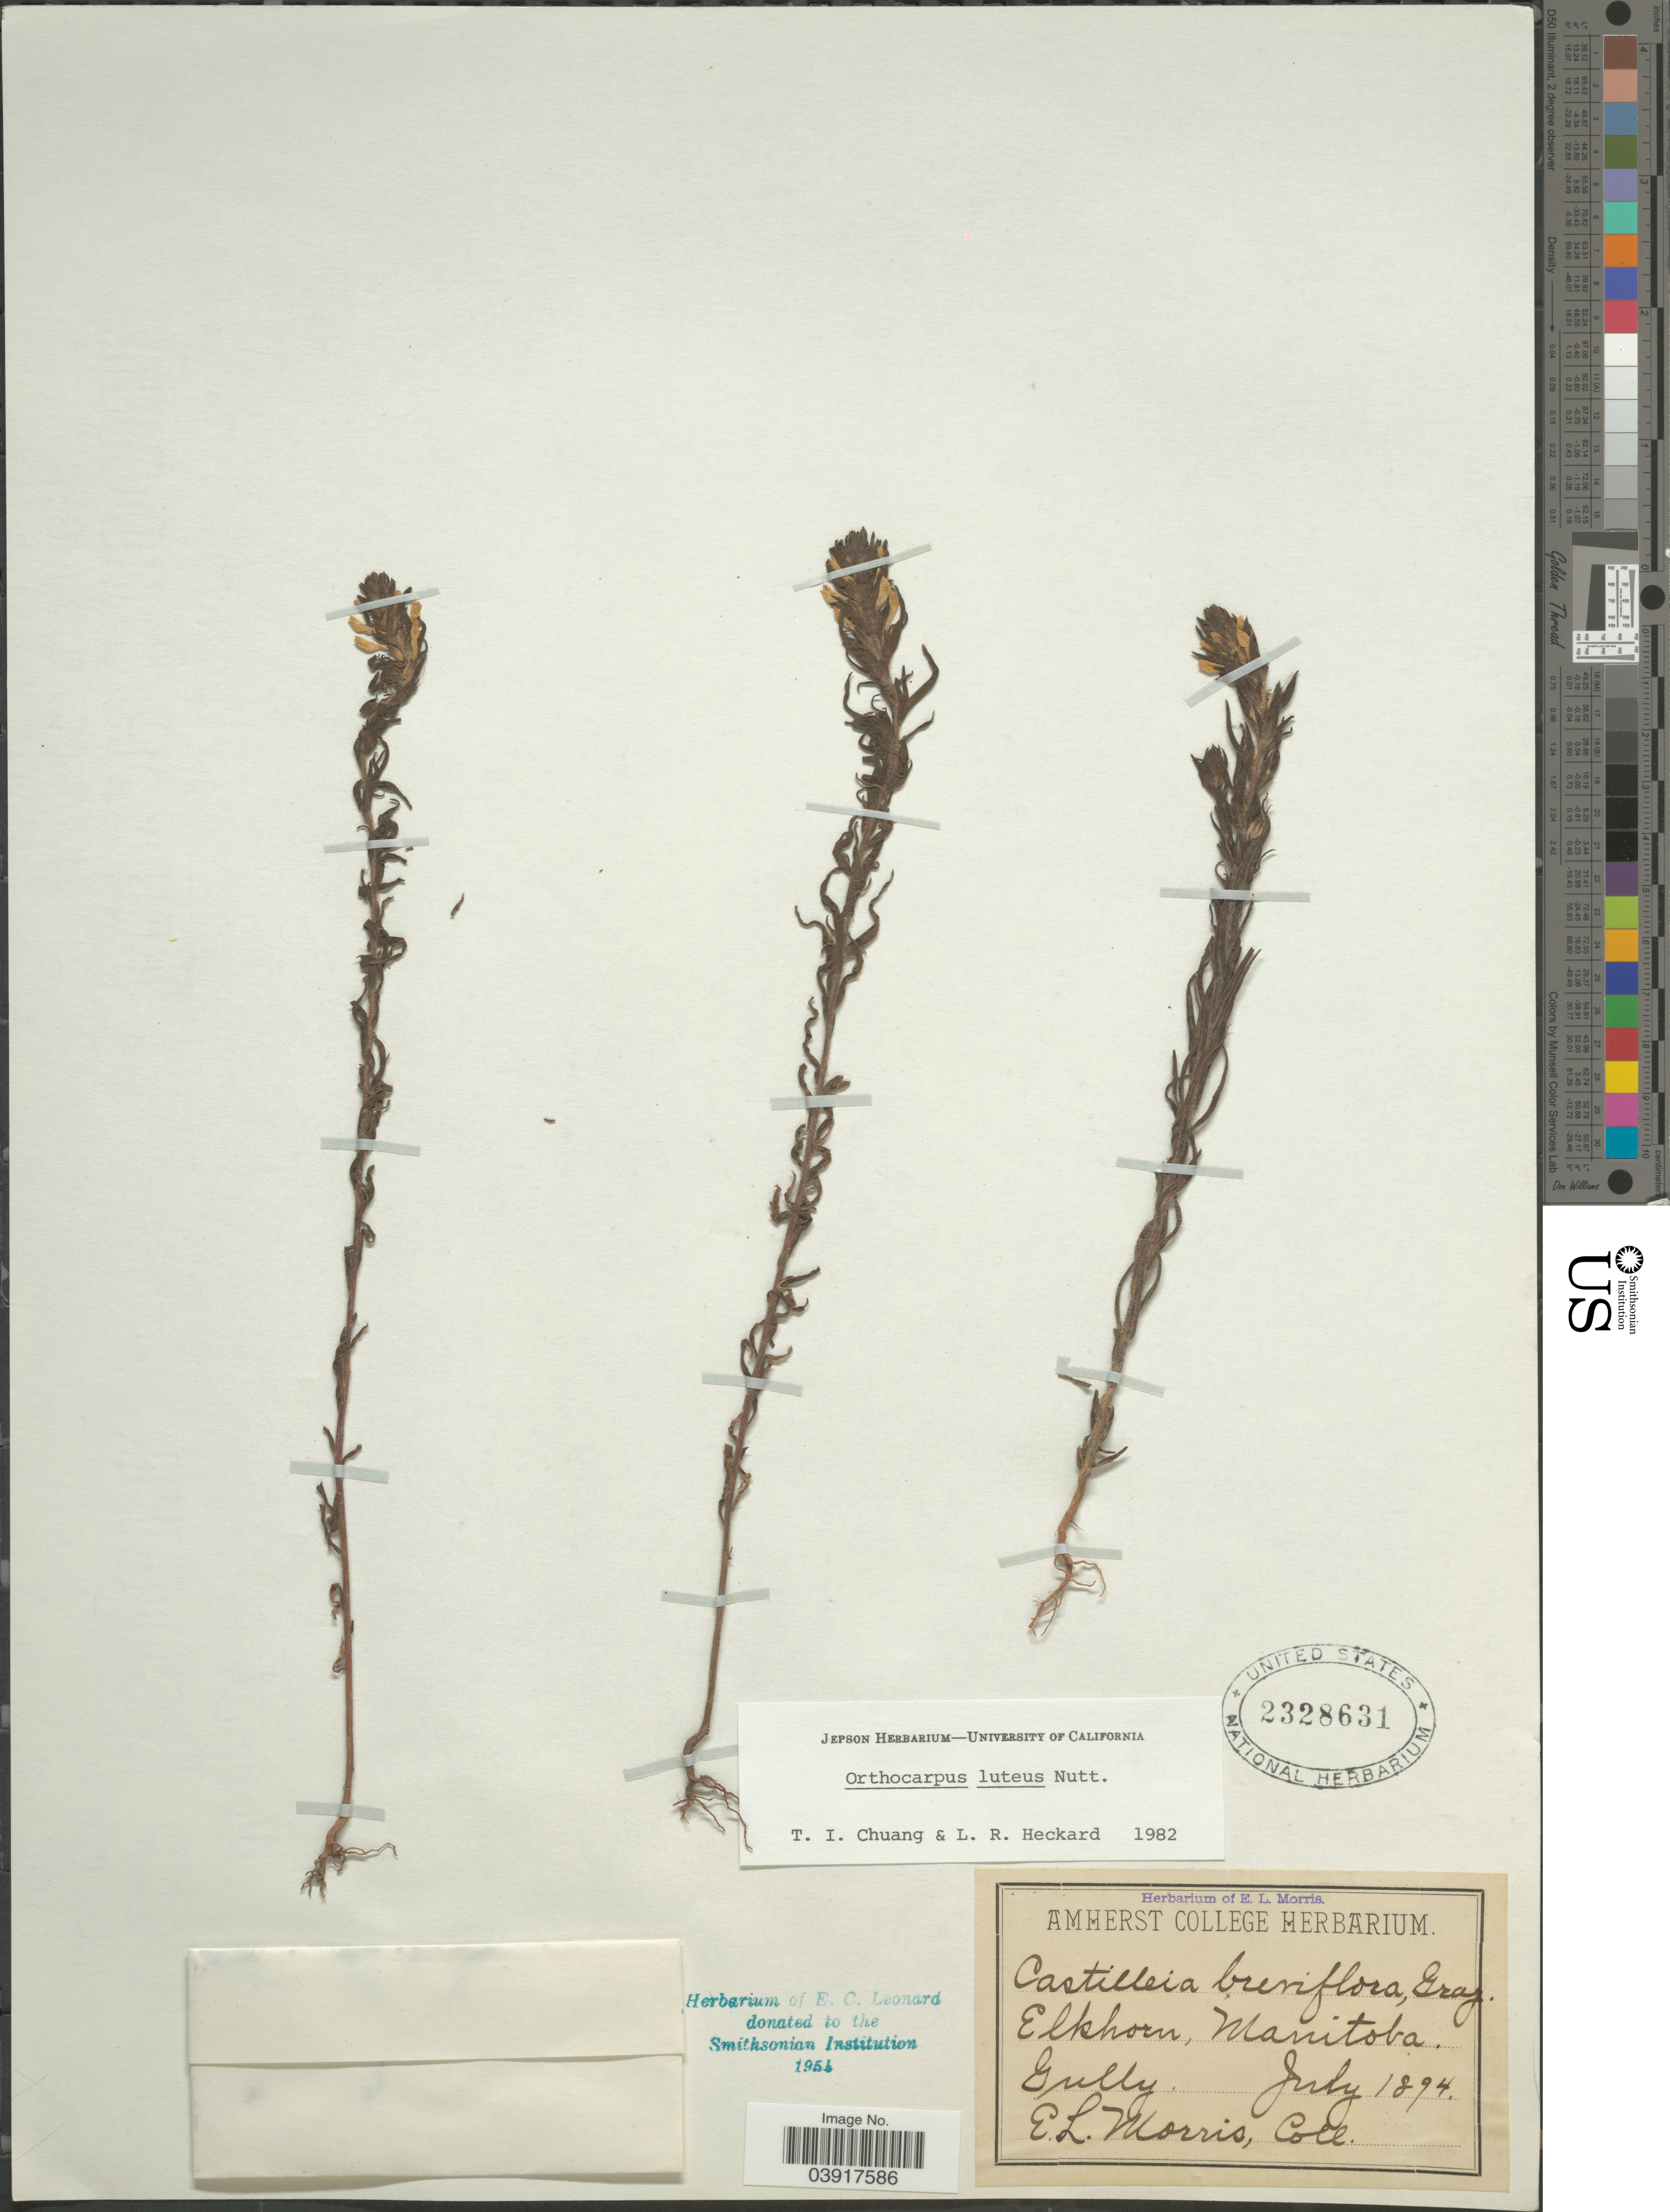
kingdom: Plantae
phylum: Tracheophyta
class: Magnoliopsida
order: Lamiales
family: Orobanchaceae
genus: Orthocarpus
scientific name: Orthocarpus luteus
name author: Nutt.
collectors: E. Morris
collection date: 1894-07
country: Canada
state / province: Manitoba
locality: Elkhorn.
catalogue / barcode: US 2328631